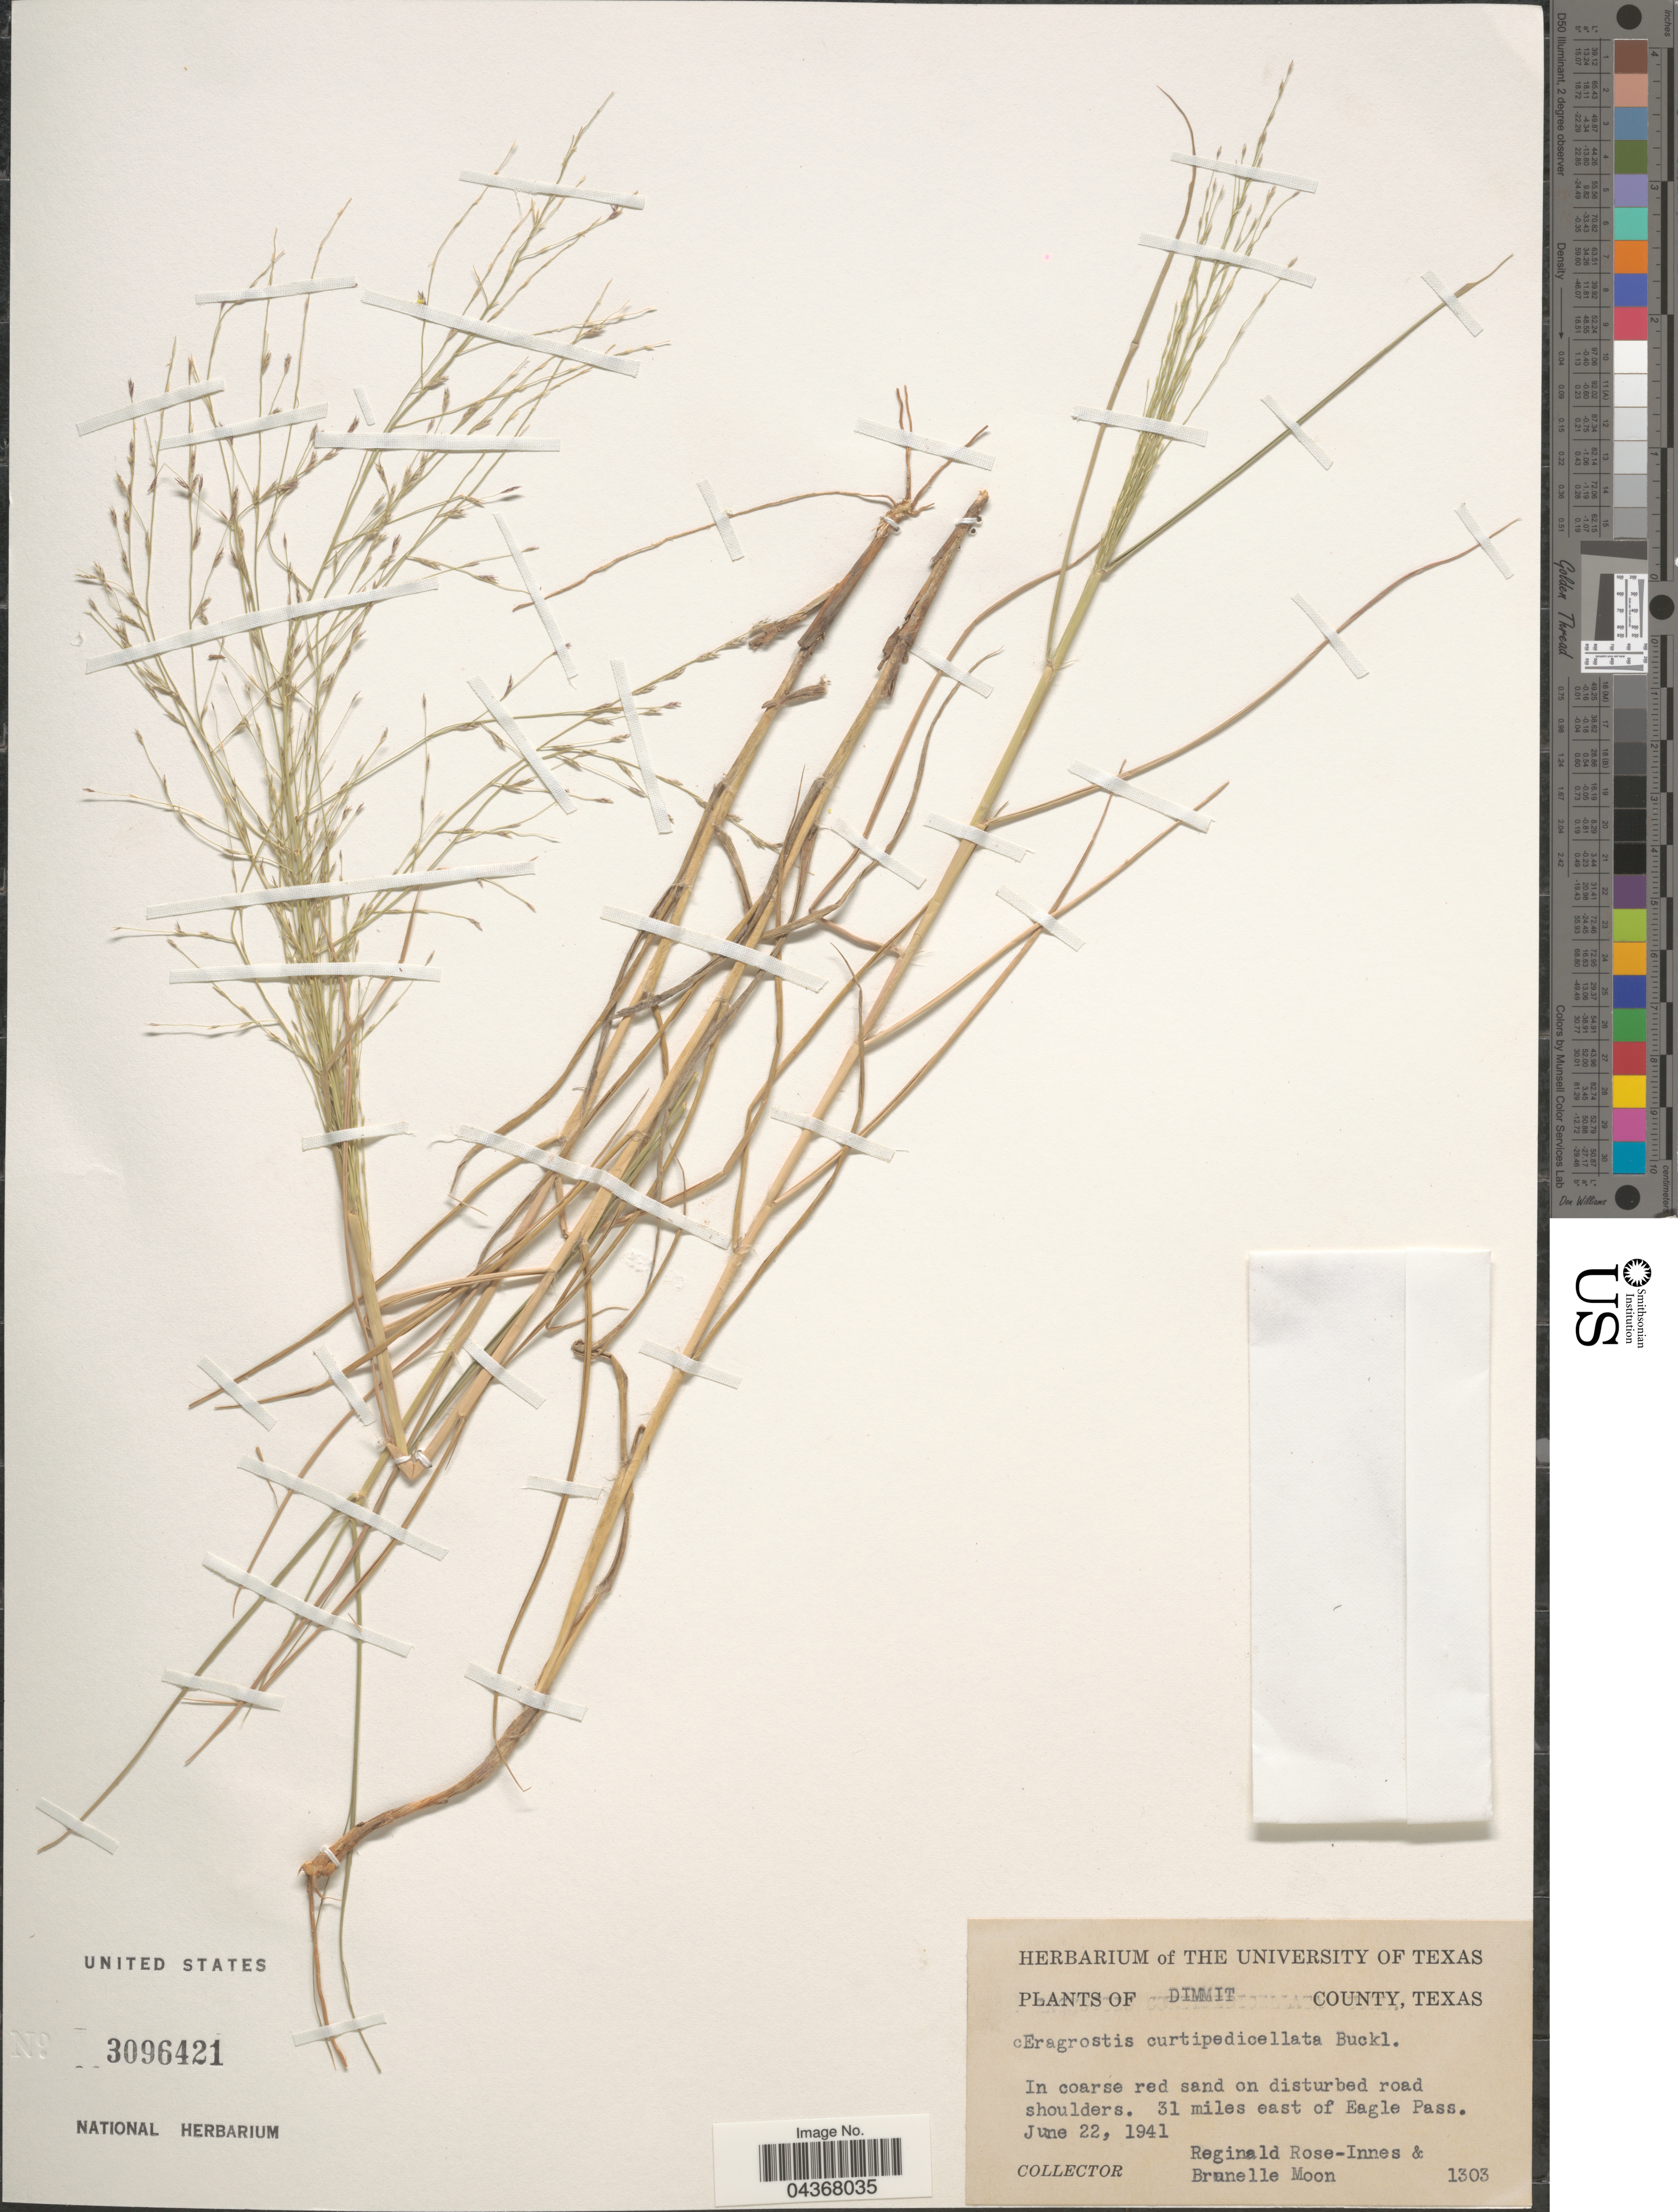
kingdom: Plantae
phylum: Tracheophyta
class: Liliopsida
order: Poales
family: Poaceae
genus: Eragrostis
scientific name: Eragrostis curtipedicellata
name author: Buckley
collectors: R. Rose & B. Moon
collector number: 1303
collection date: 1941-06-22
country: United States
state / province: Texas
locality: Dimmit. 31 miles east of Eagle Pass.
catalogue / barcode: US 3096421